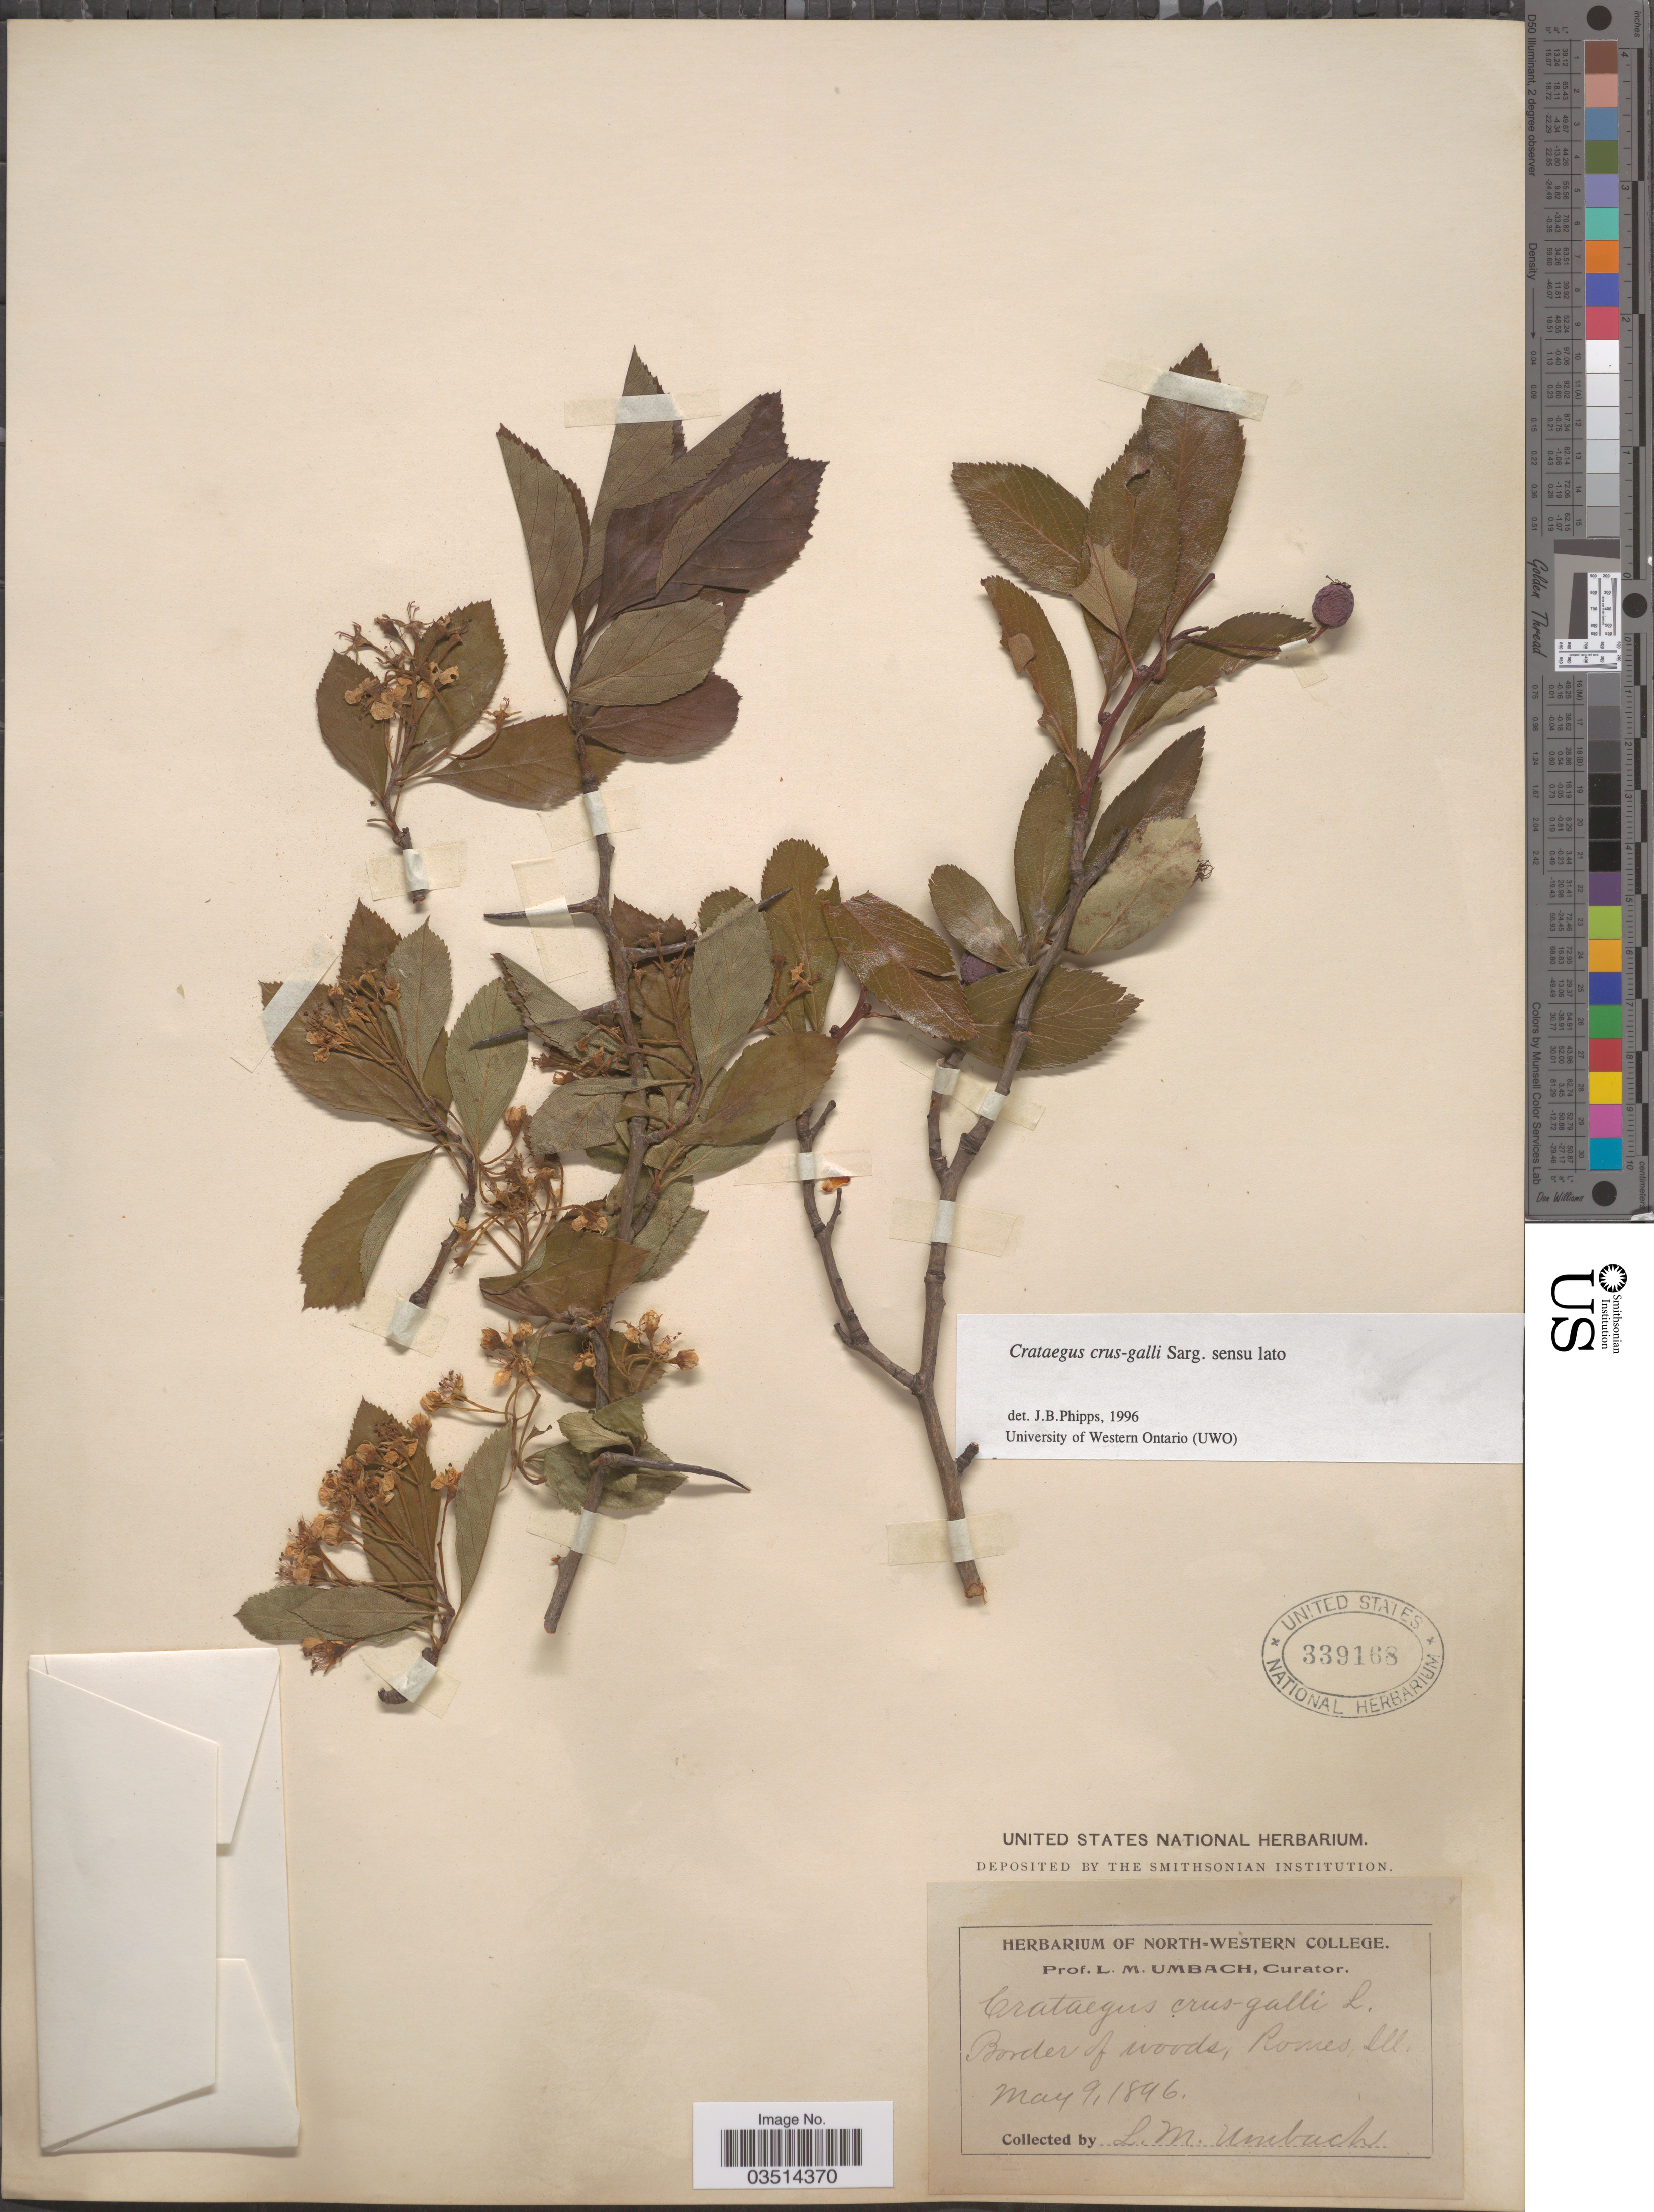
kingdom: Plantae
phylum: Tracheophyta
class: Magnoliopsida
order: Rosales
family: Rosaceae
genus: Crataegus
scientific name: Crataegus crus-galli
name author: L.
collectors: L. M. Umbach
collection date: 1896-05-09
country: United States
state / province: Illinois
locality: Border of woods, Romeo.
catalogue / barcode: US 339168